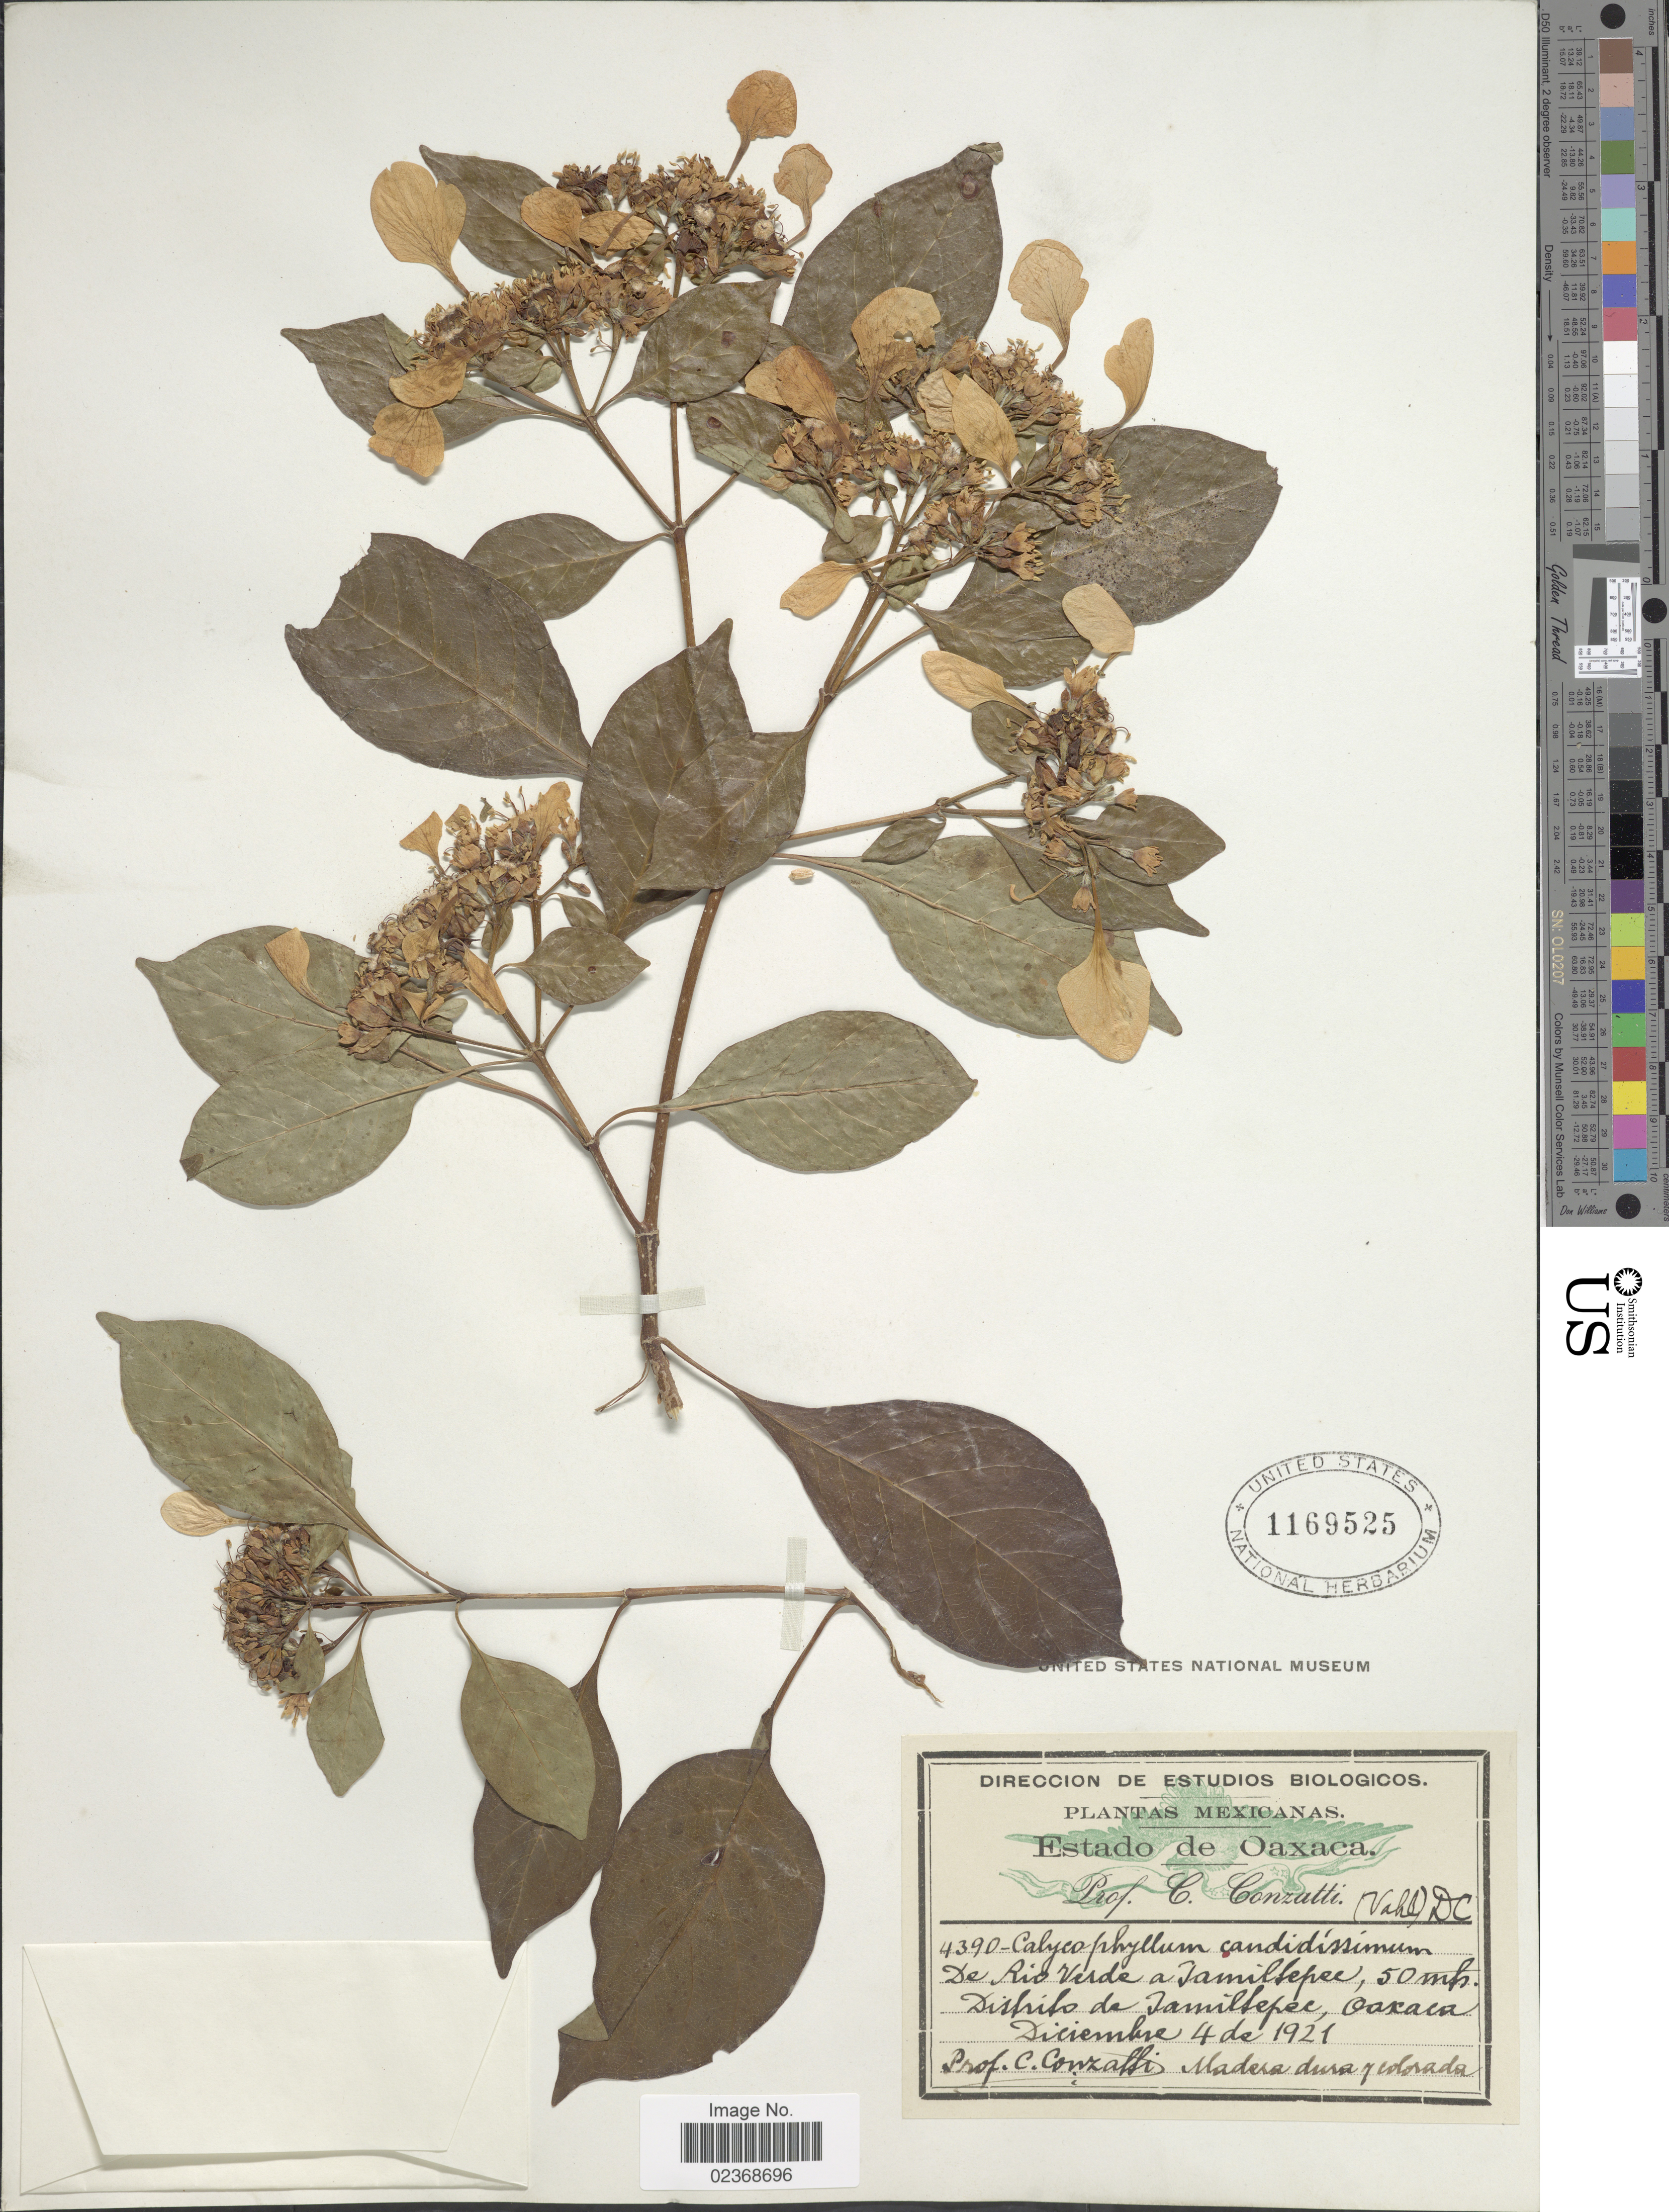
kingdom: Plantae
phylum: Tracheophyta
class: Magnoliopsida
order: Gentianales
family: Rubiaceae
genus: Calycophyllum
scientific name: Calycophyllum candidissimum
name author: (Vahl) DC.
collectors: C. Conzalli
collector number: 4390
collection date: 1921-12-04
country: Mexico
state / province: Oaxaca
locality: De Rio Verde a Jamiltepec, 50 mts., Distrito de Jamiltepec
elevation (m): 50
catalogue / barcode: US 1169525